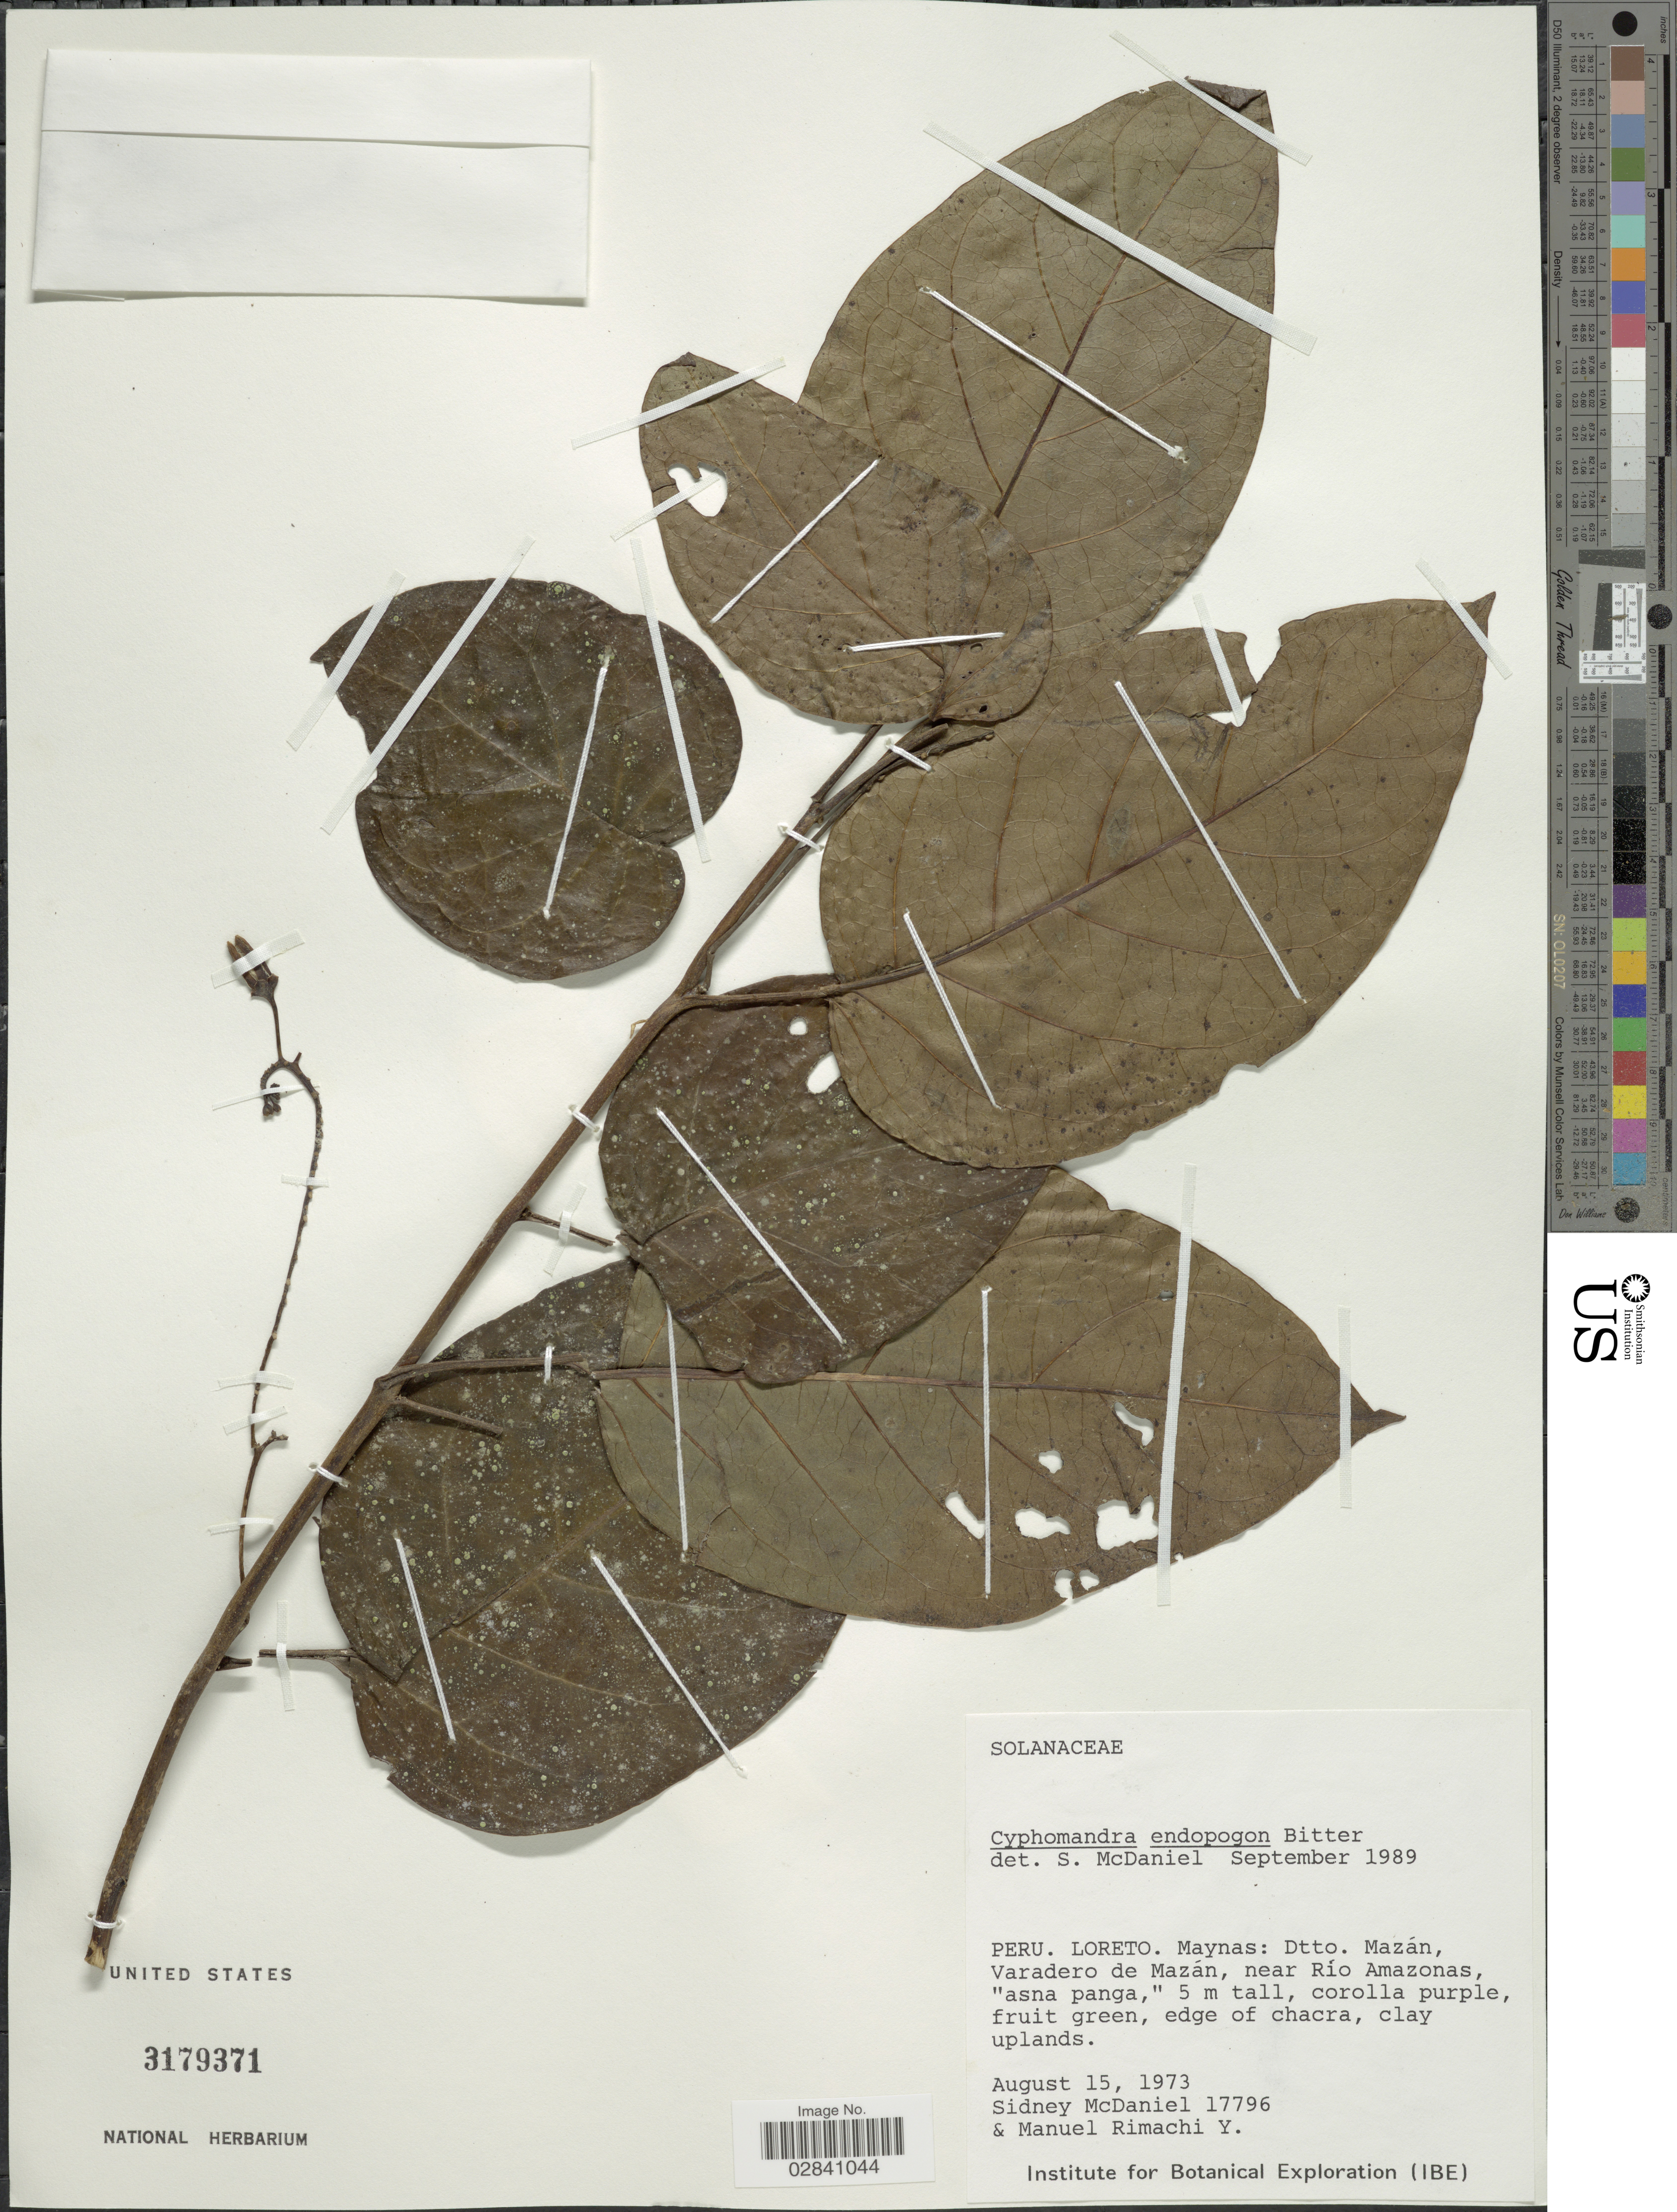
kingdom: Plantae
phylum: Tracheophyta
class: Magnoliopsida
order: Solanales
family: Solanaceae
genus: Cyphomandra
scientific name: Cyphomandra endopogon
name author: Bitter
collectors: S. McDaniel & M. Rimachi Y.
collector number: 17796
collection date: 1973-08-15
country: Peru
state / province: Loreto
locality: Maynas: Dtto. Mazán, Varadero de Mazán, near Río Amazonas.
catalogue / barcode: US 3179371